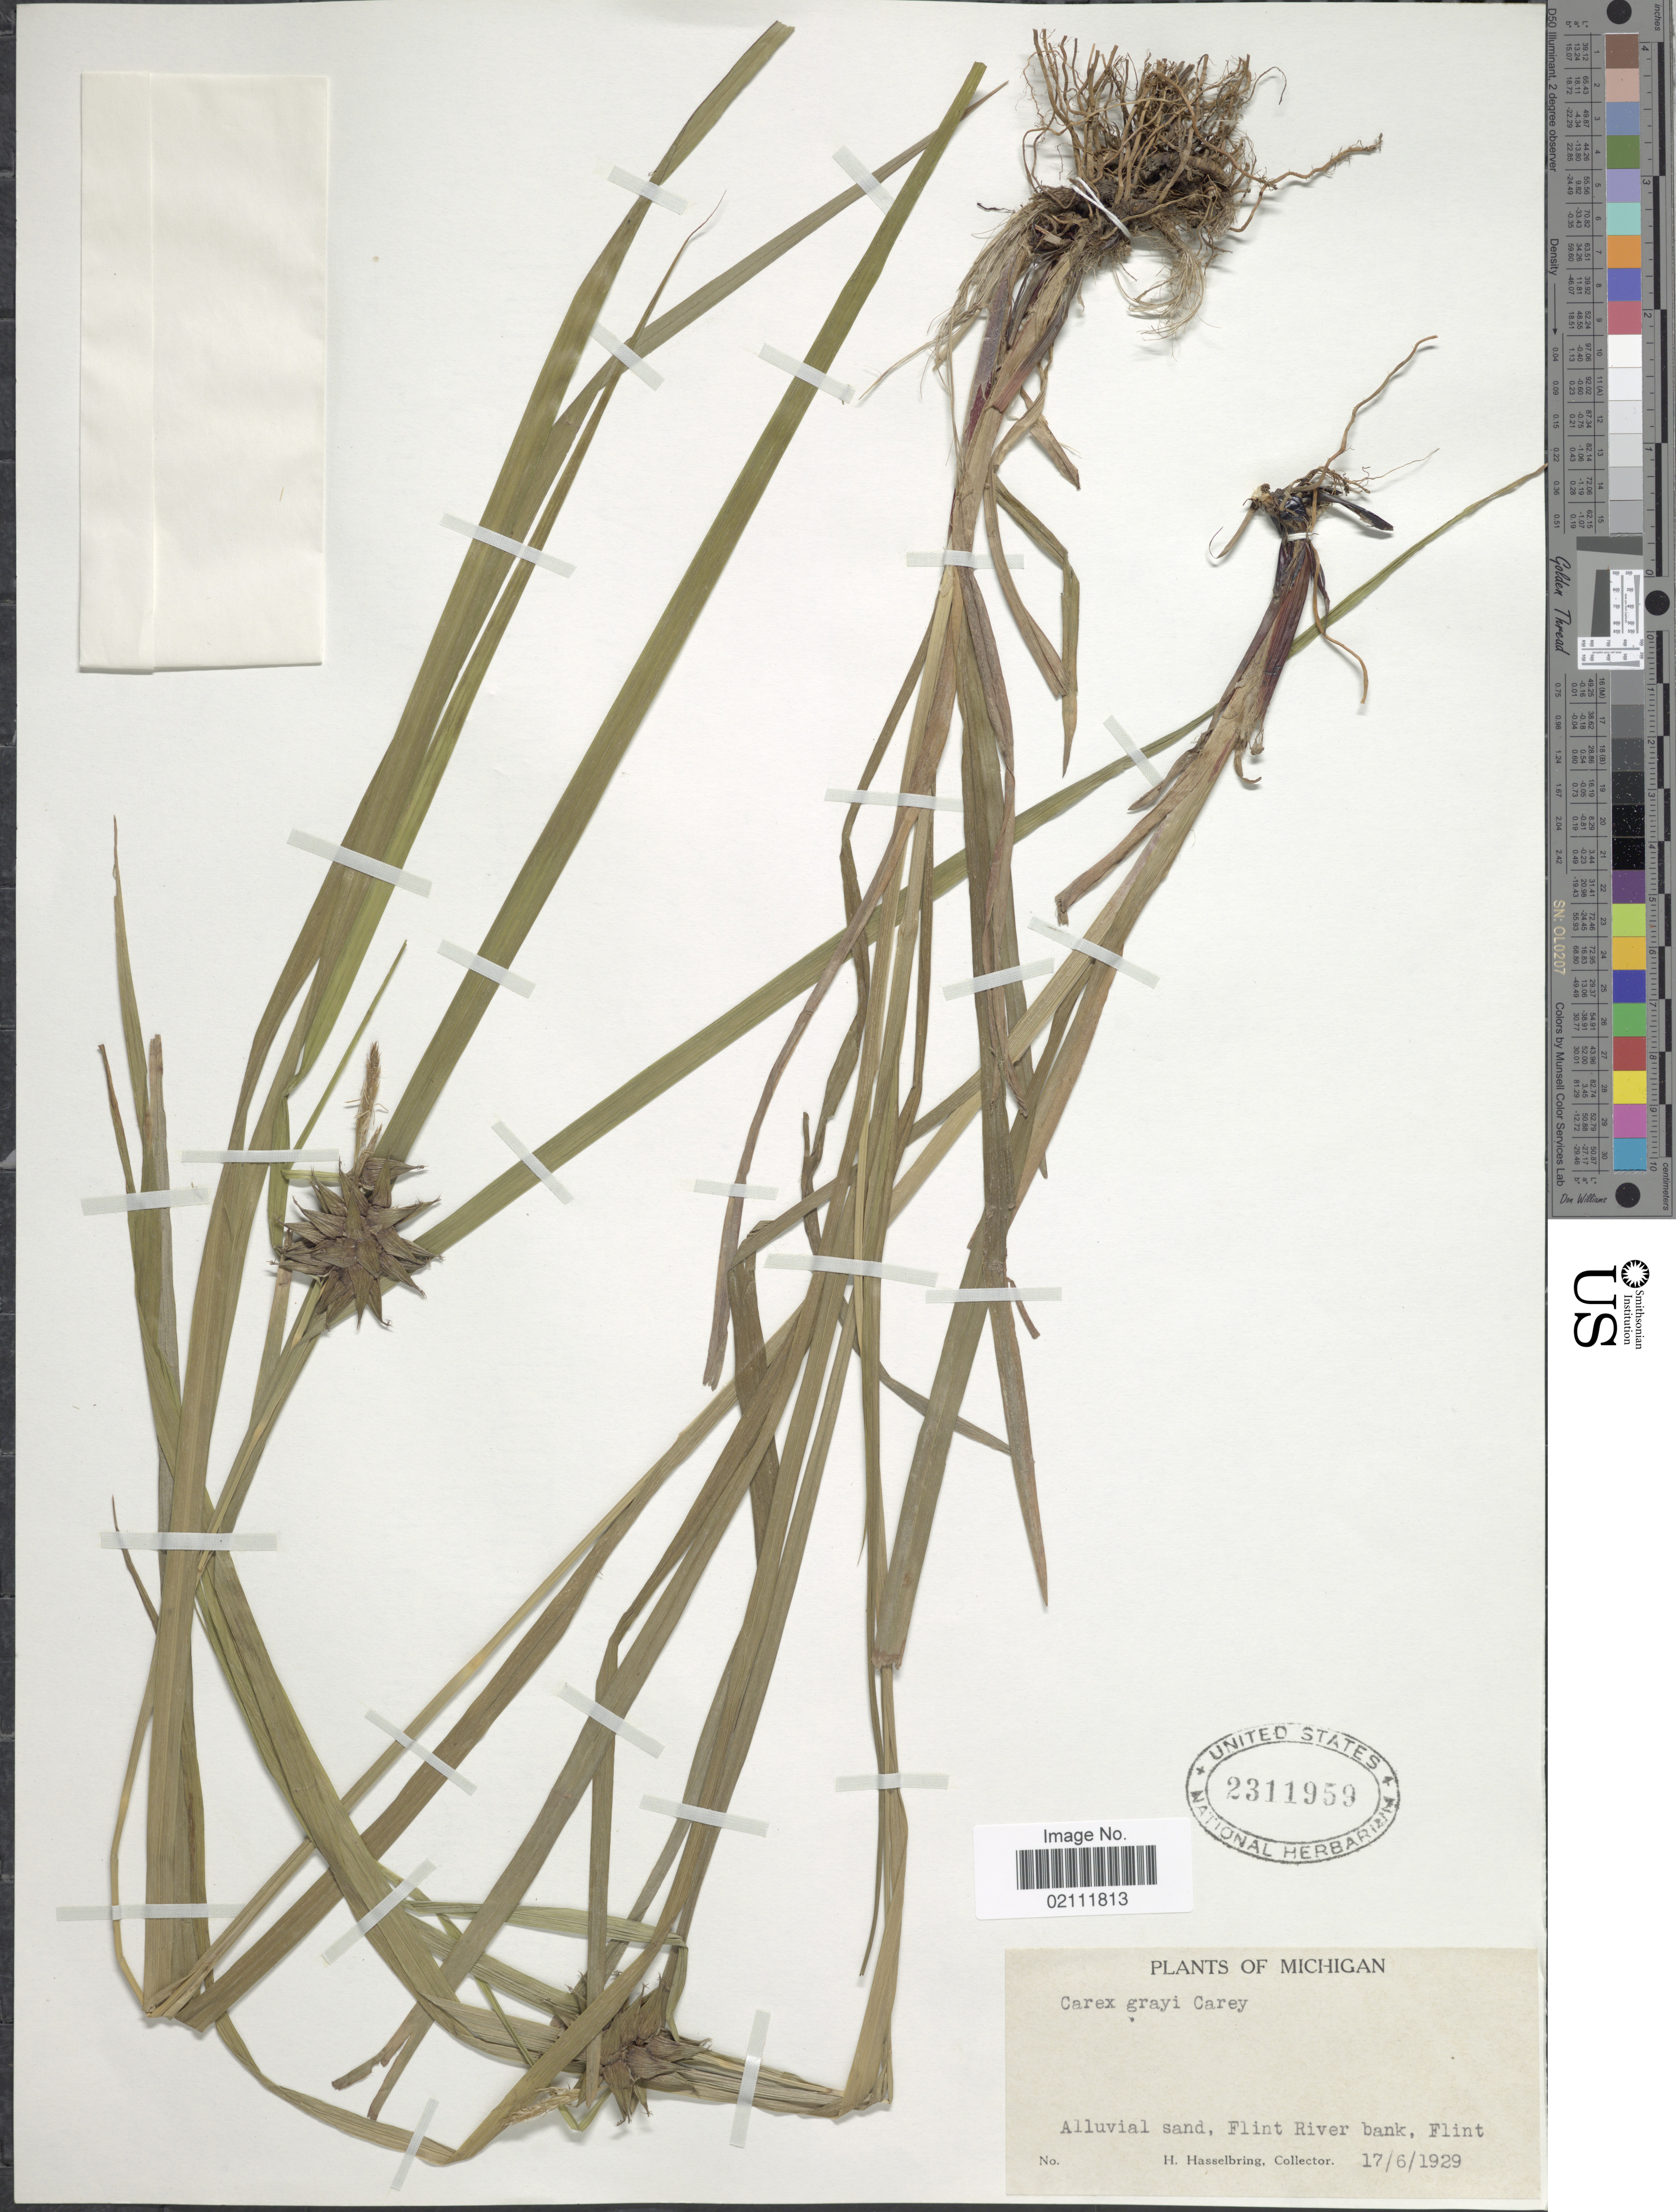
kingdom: Plantae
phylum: Tracheophyta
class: Liliopsida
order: Poales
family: Cyperaceae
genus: Carex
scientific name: Carex grayi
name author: J. Carey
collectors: H. Hasselbring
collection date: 1929-06-17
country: United States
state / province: Michigan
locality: Alluvial sand, Flint River bank, Flint.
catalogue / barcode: US 2311959